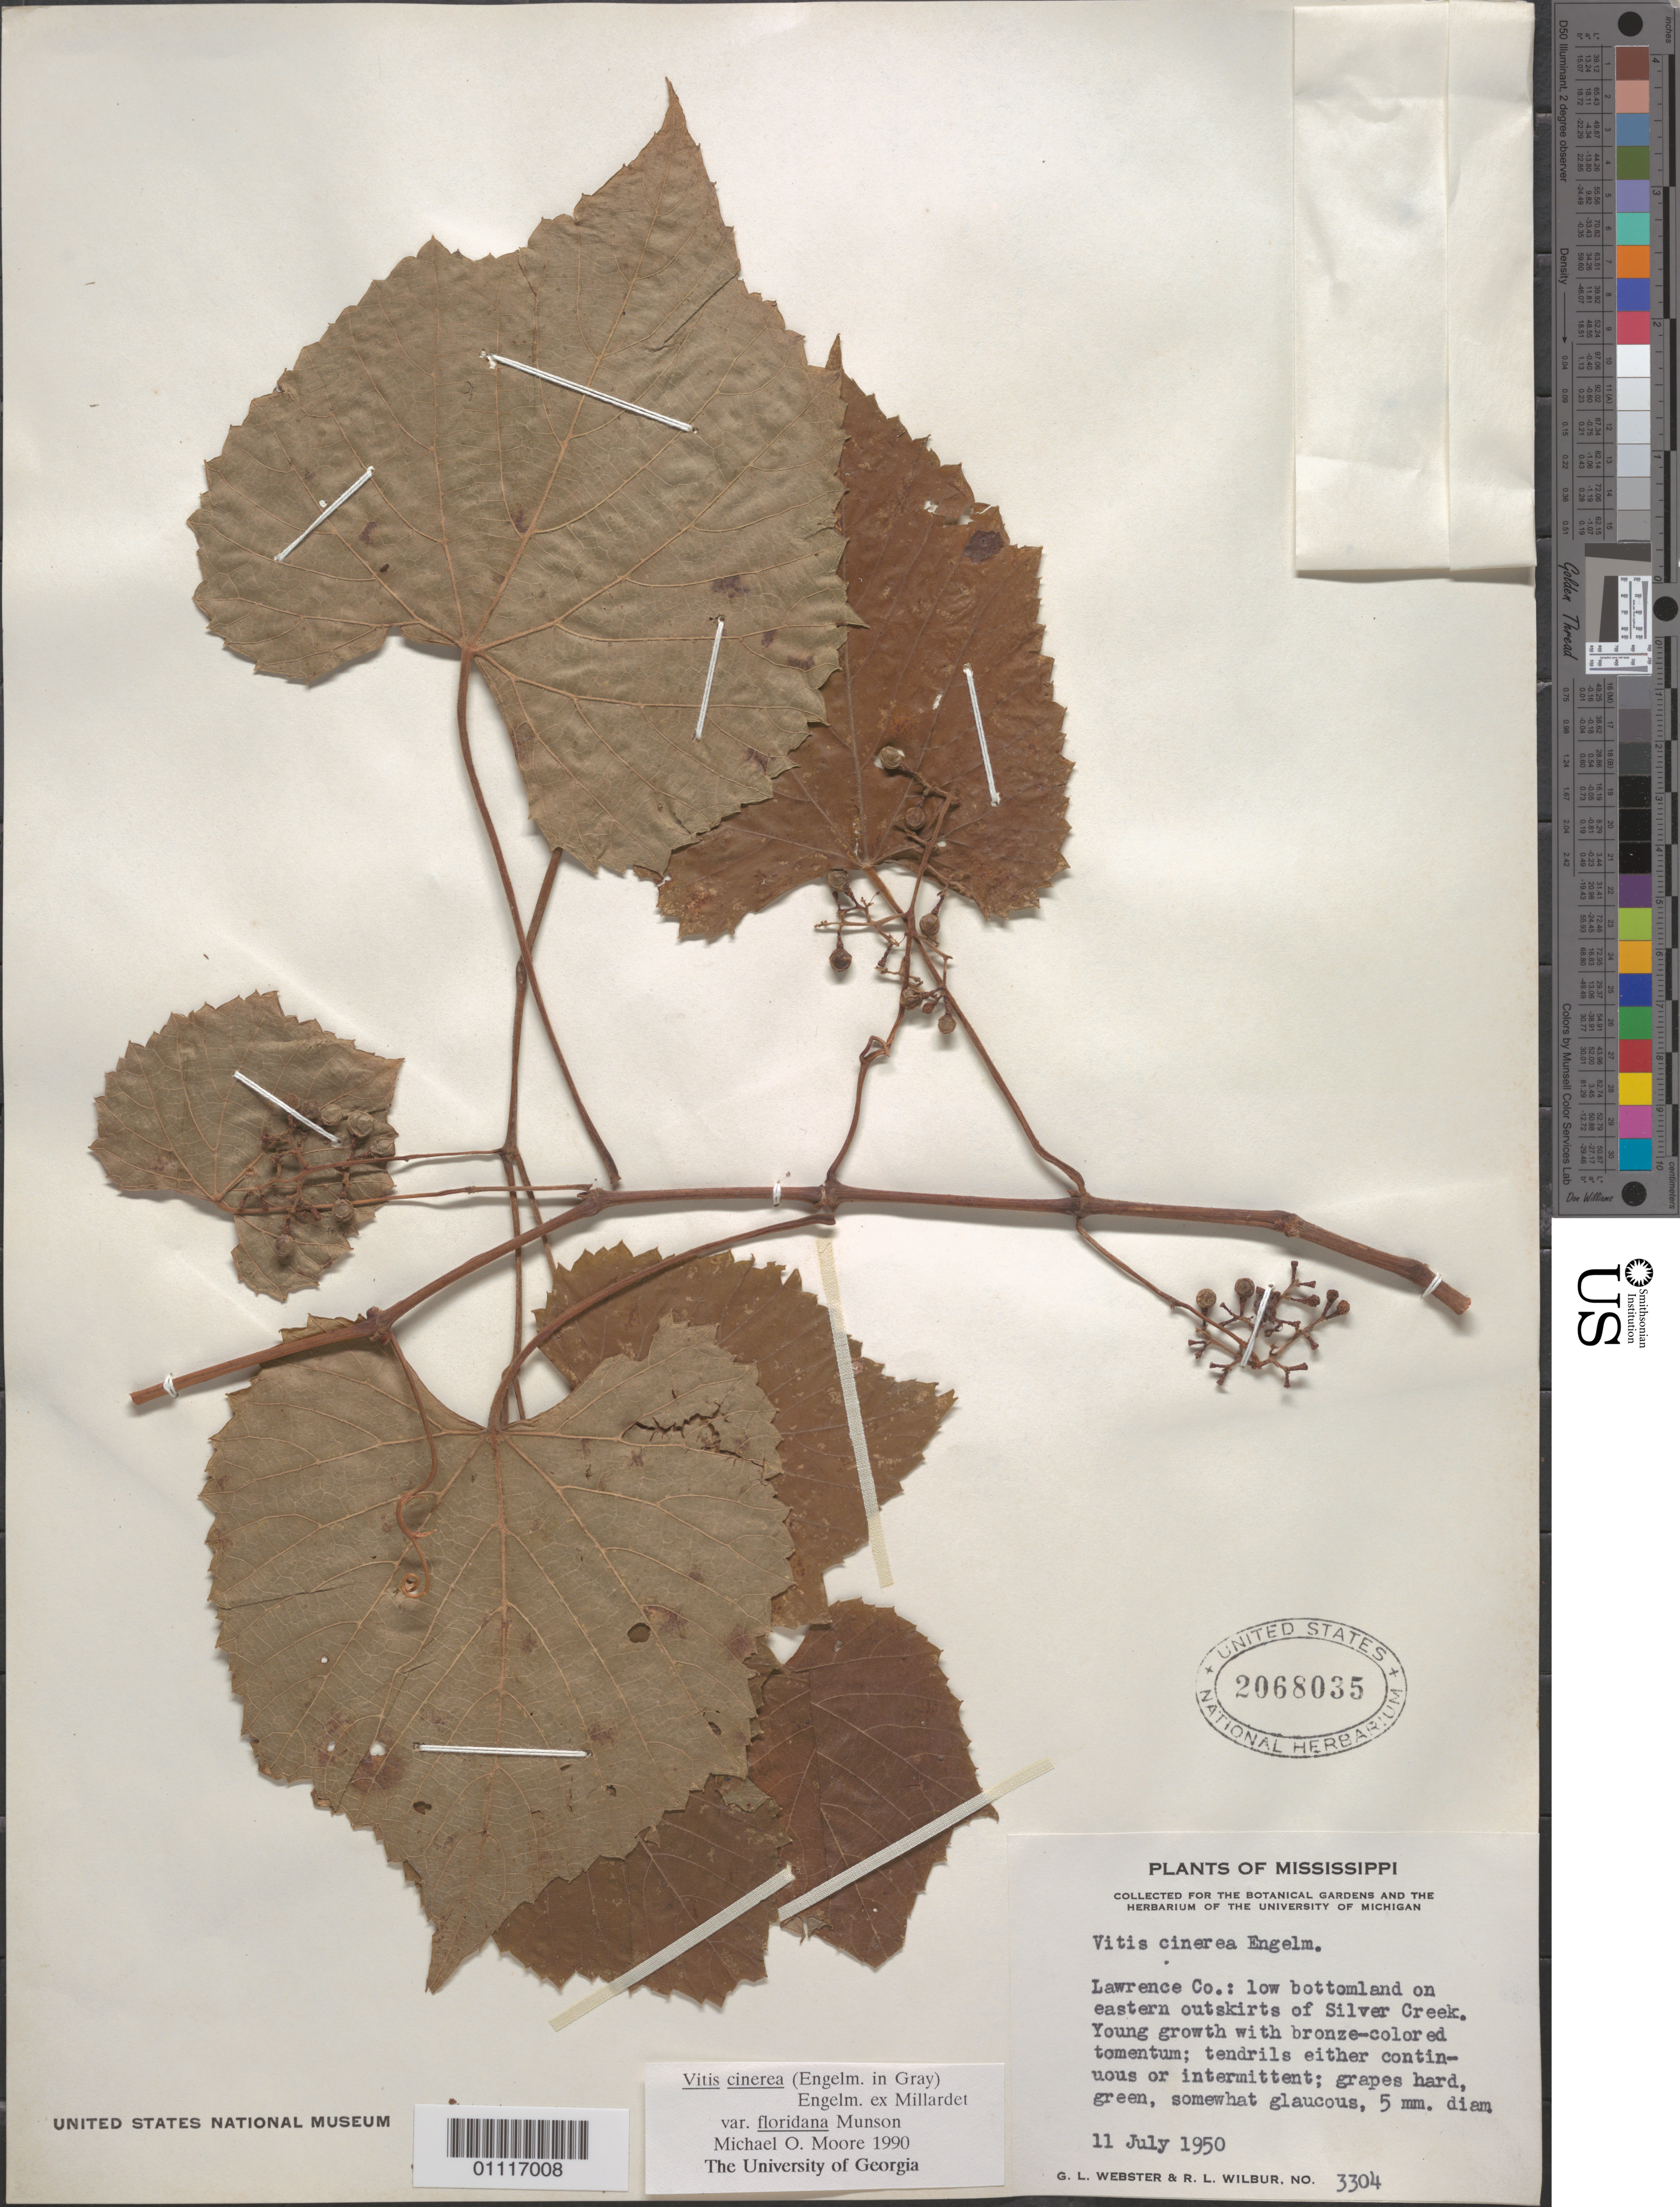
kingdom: Plantae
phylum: Tracheophyta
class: Magnoliopsida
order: Vitales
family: Vitaceae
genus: Vitis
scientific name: Vitis cinerea var. floridana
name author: Munson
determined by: Moore, M. O.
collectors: G. L. Webster & R. L. Wilbur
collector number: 3304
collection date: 1950-07-11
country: United States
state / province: Mississippi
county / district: Lawrence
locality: low bottomland on eastern outskirts of Silver Creek.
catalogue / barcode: US 2068035